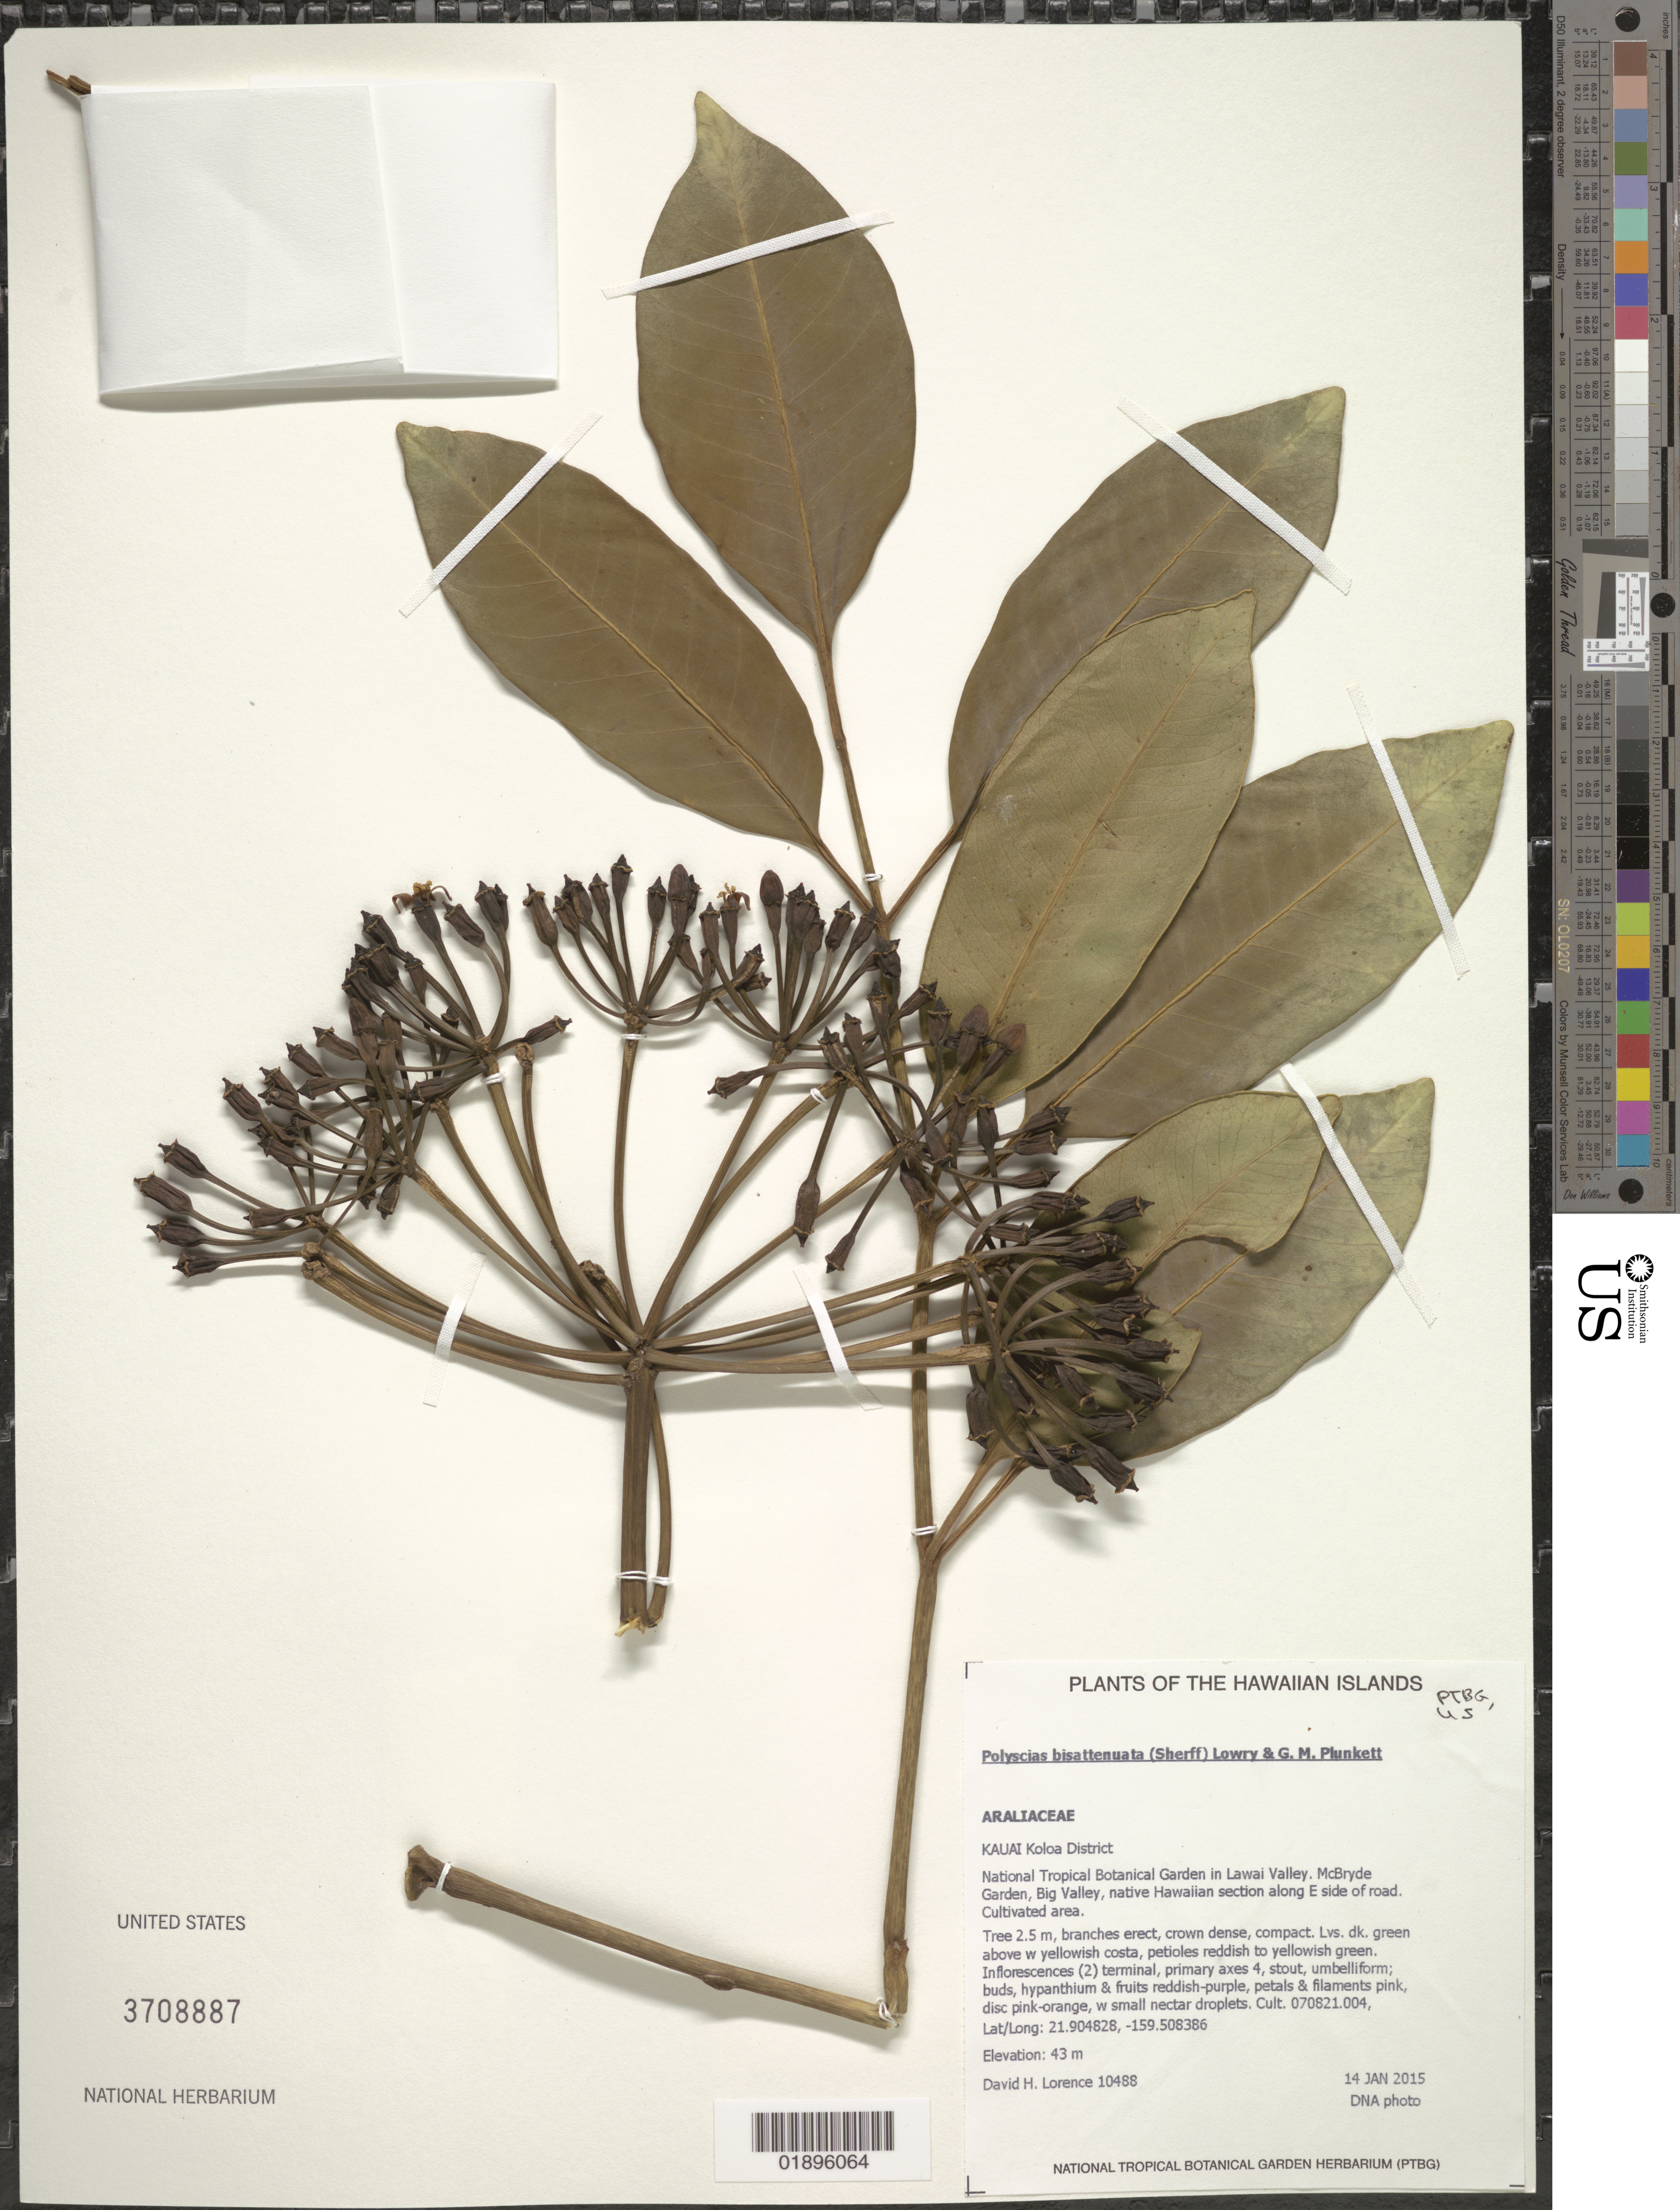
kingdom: Plantae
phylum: Tracheophyta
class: Magnoliopsida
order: Apiales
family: Araliaceae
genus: Polyscias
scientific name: Polyscias bisattenuata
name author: (Sherff) Lowry & G. M. Plunkett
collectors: D. Lorence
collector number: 10488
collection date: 2015-01-14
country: United States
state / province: Hawaii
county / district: Kauai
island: Kaua'i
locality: Koloa District, National Tropical Botanical Garden, McBryde Garden in Lawai Valley, Big Valley, native Hawaiian section along E side of road.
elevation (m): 43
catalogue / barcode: US 3708887